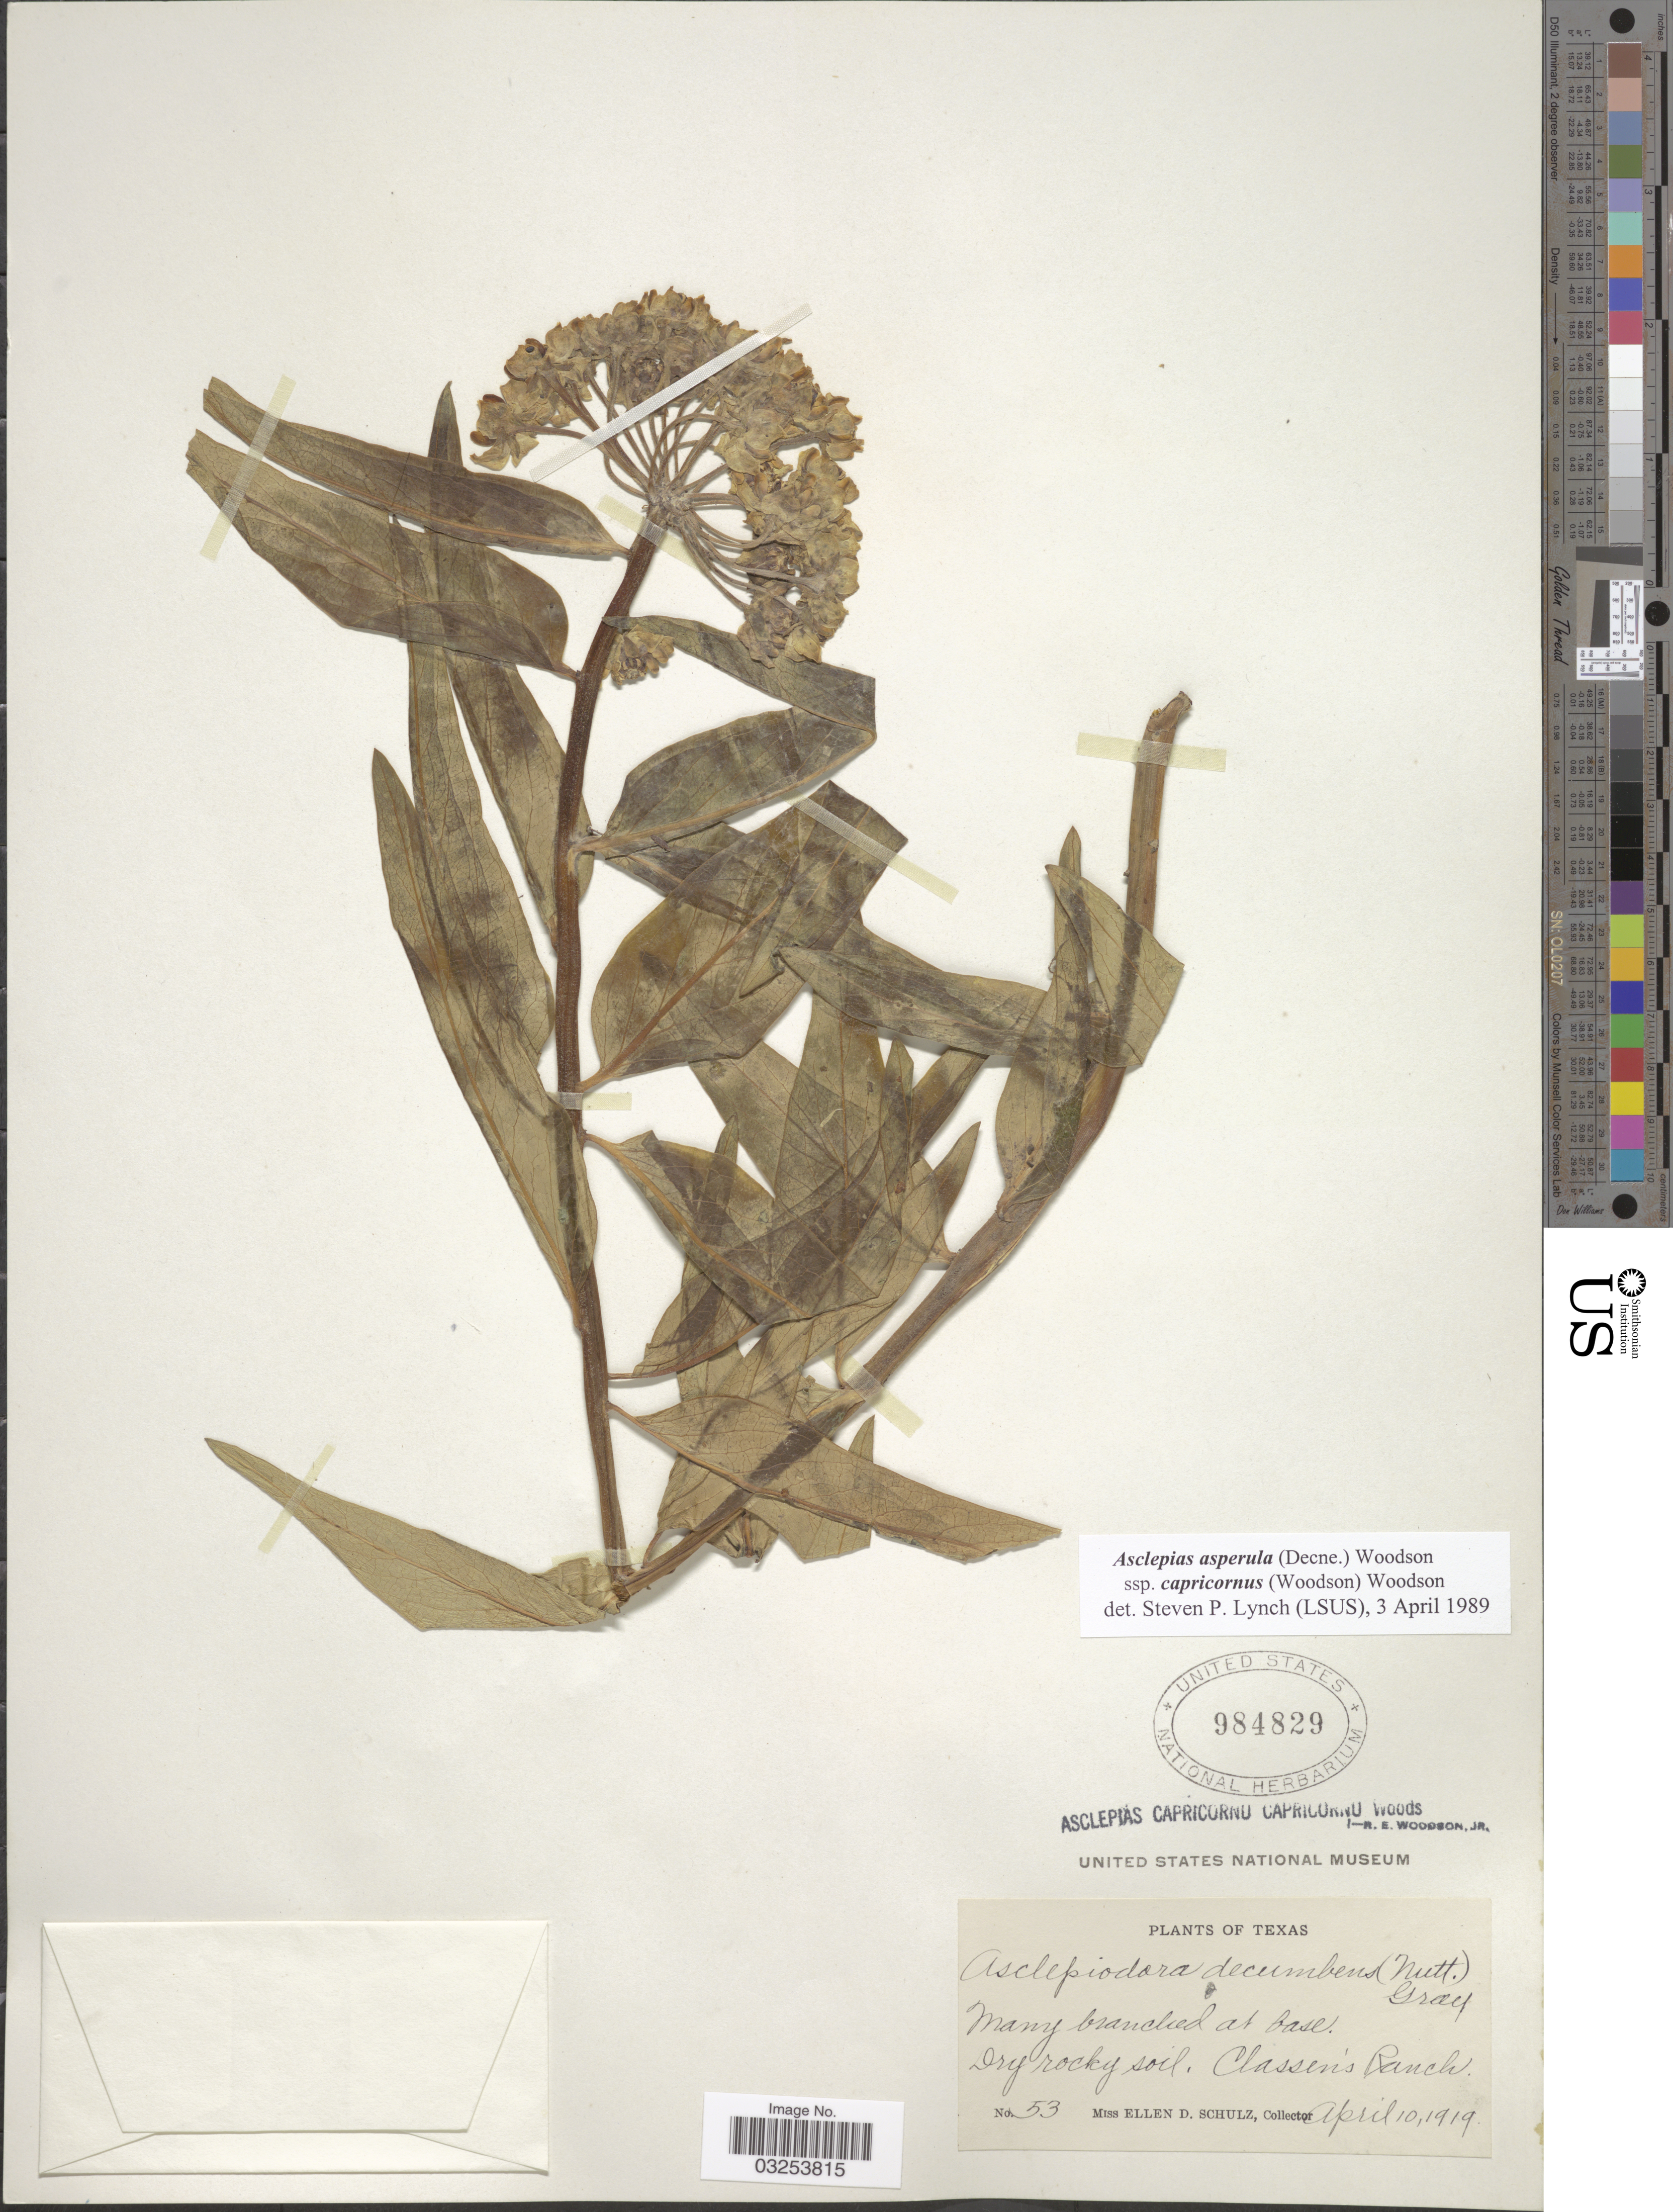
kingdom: Plantae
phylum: Tracheophyta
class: Magnoliopsida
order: Gentianales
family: Apocynaceae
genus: Asclepias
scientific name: Asclepias asperula subsp. capricornus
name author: Woodson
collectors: E. Schultz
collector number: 53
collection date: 1919-04-10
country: United States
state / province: Texas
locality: Classen's Ranch.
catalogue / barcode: US 984829